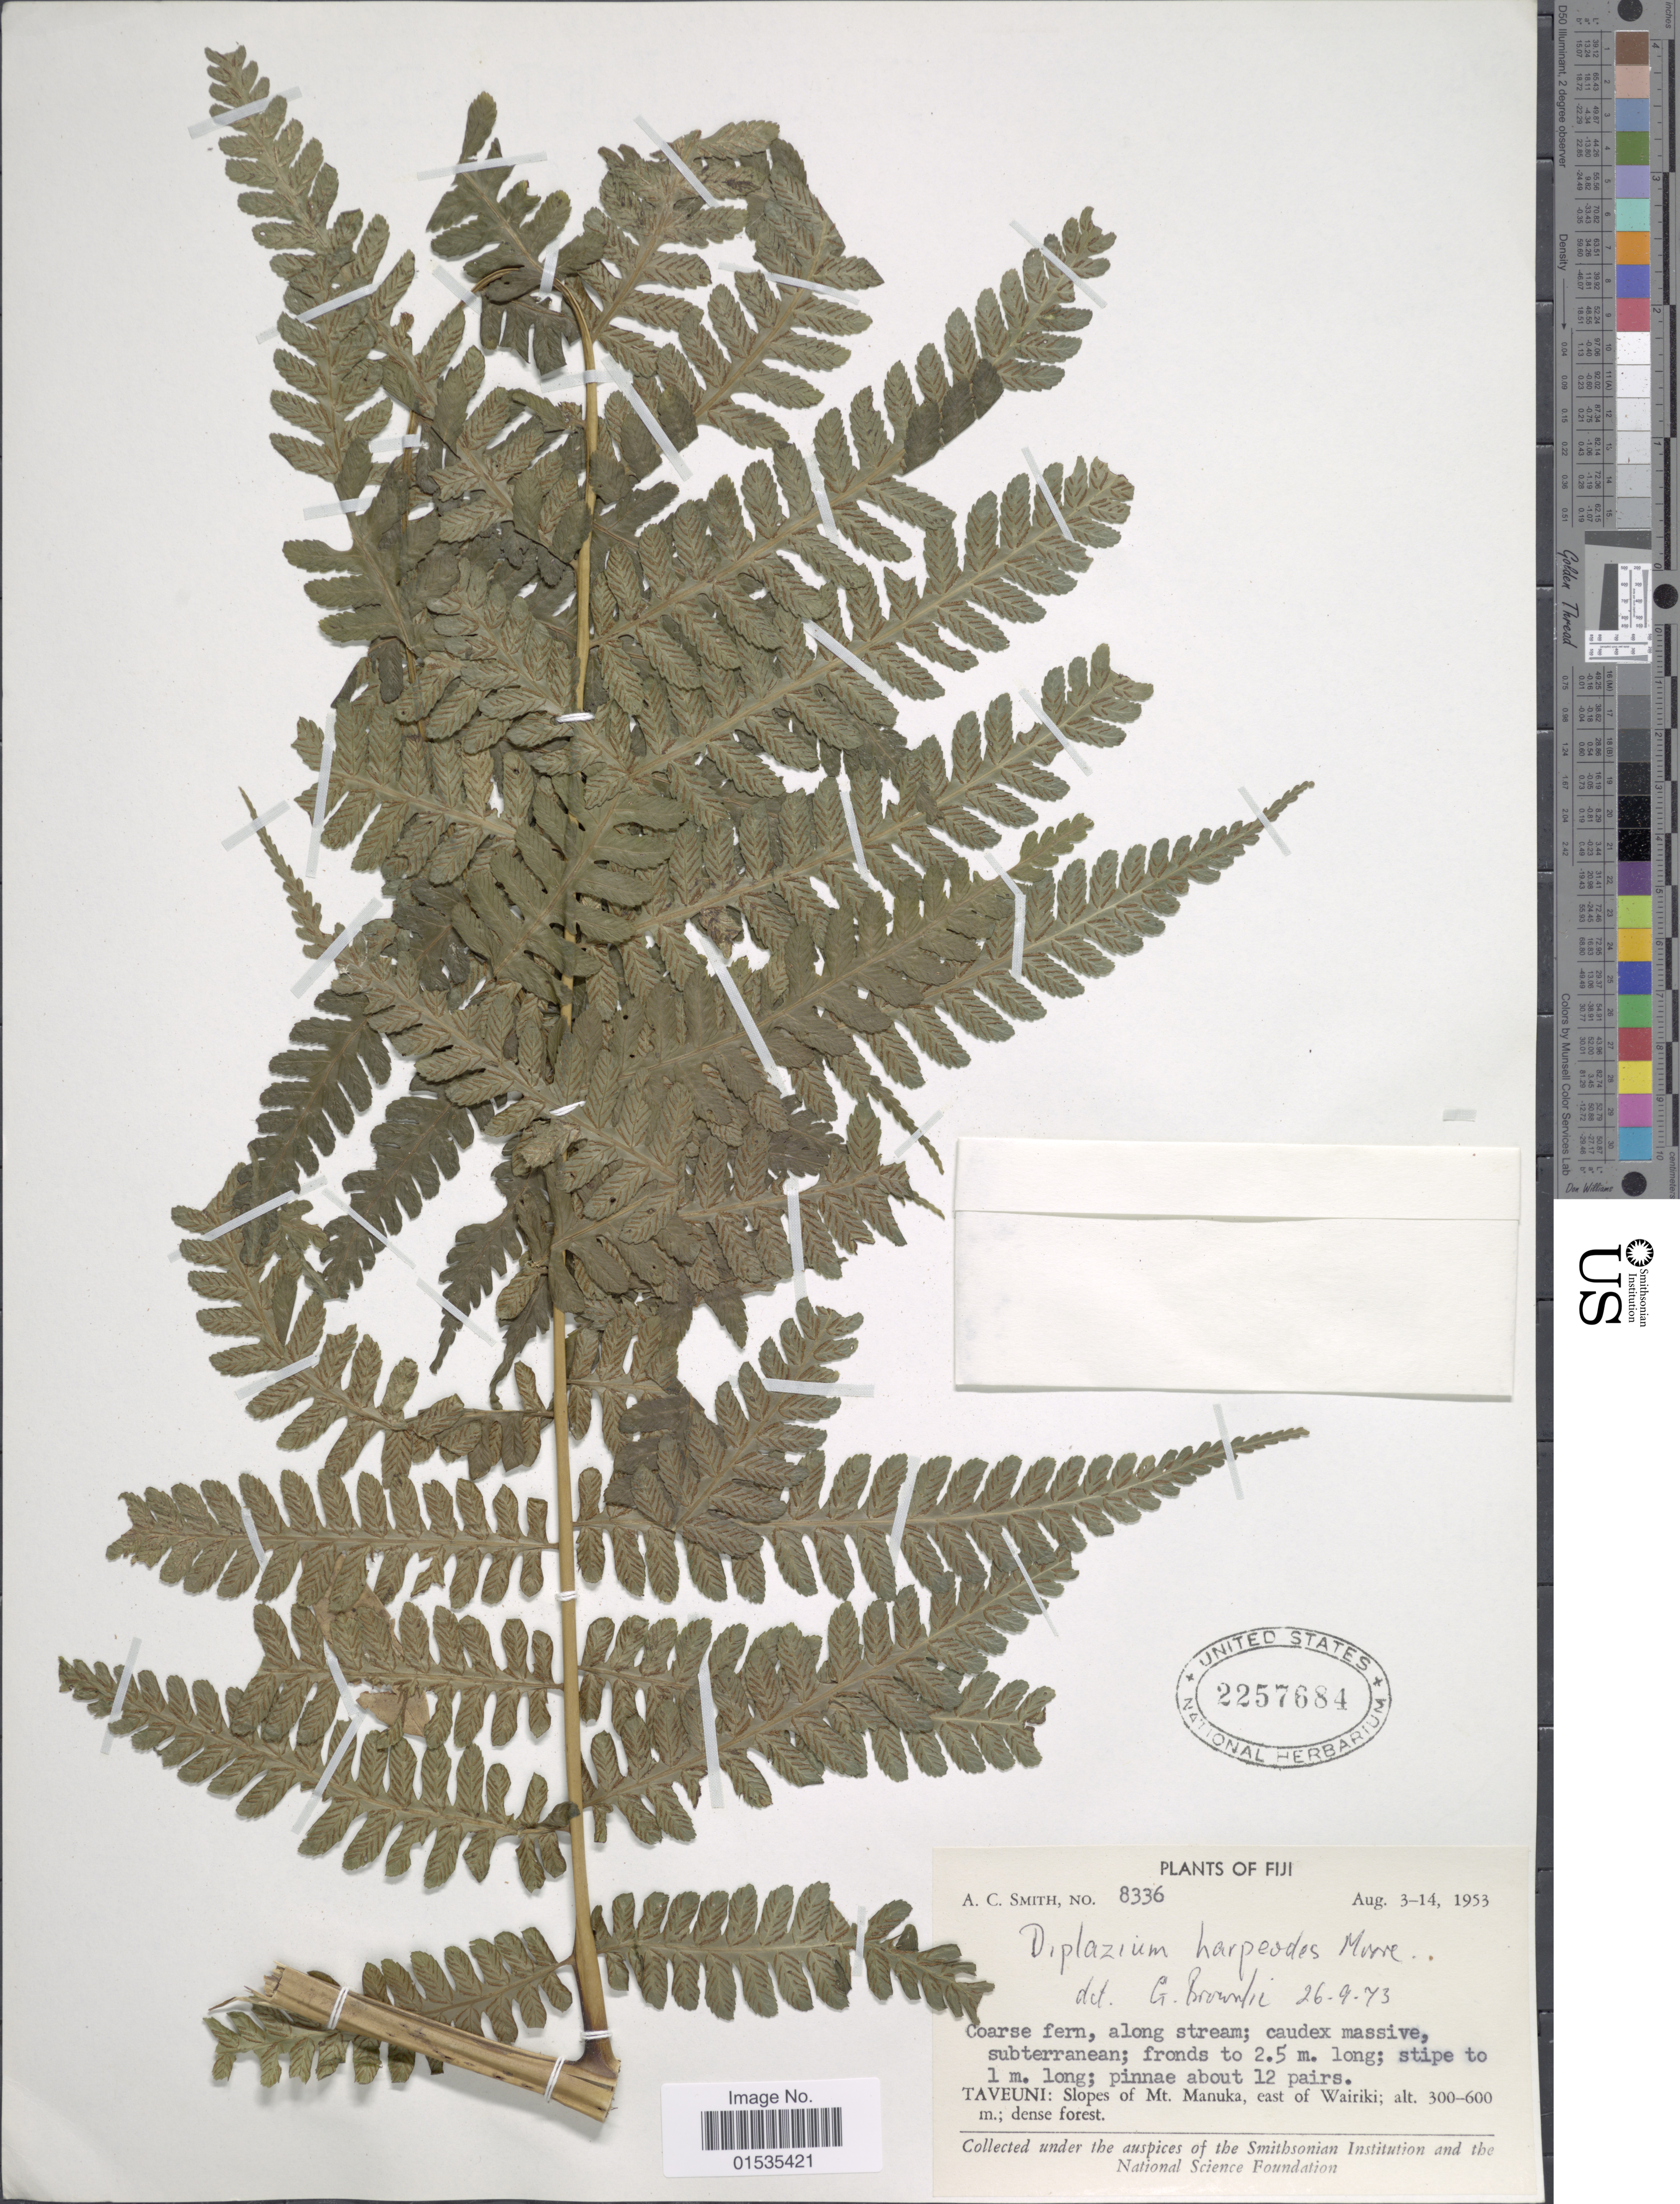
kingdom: Plantae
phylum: Tracheophyta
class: Polypodiopsida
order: Polypodiales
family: Athyriaceae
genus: Diplazium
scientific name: Diplazium harpeodes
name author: T. Moore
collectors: A. C. Smith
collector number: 8336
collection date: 1953-08-03/1953-08-14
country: Fiji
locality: Taveuni: slopes of Mt. Manuka, east of Wairiki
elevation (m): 300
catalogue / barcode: US 2257684